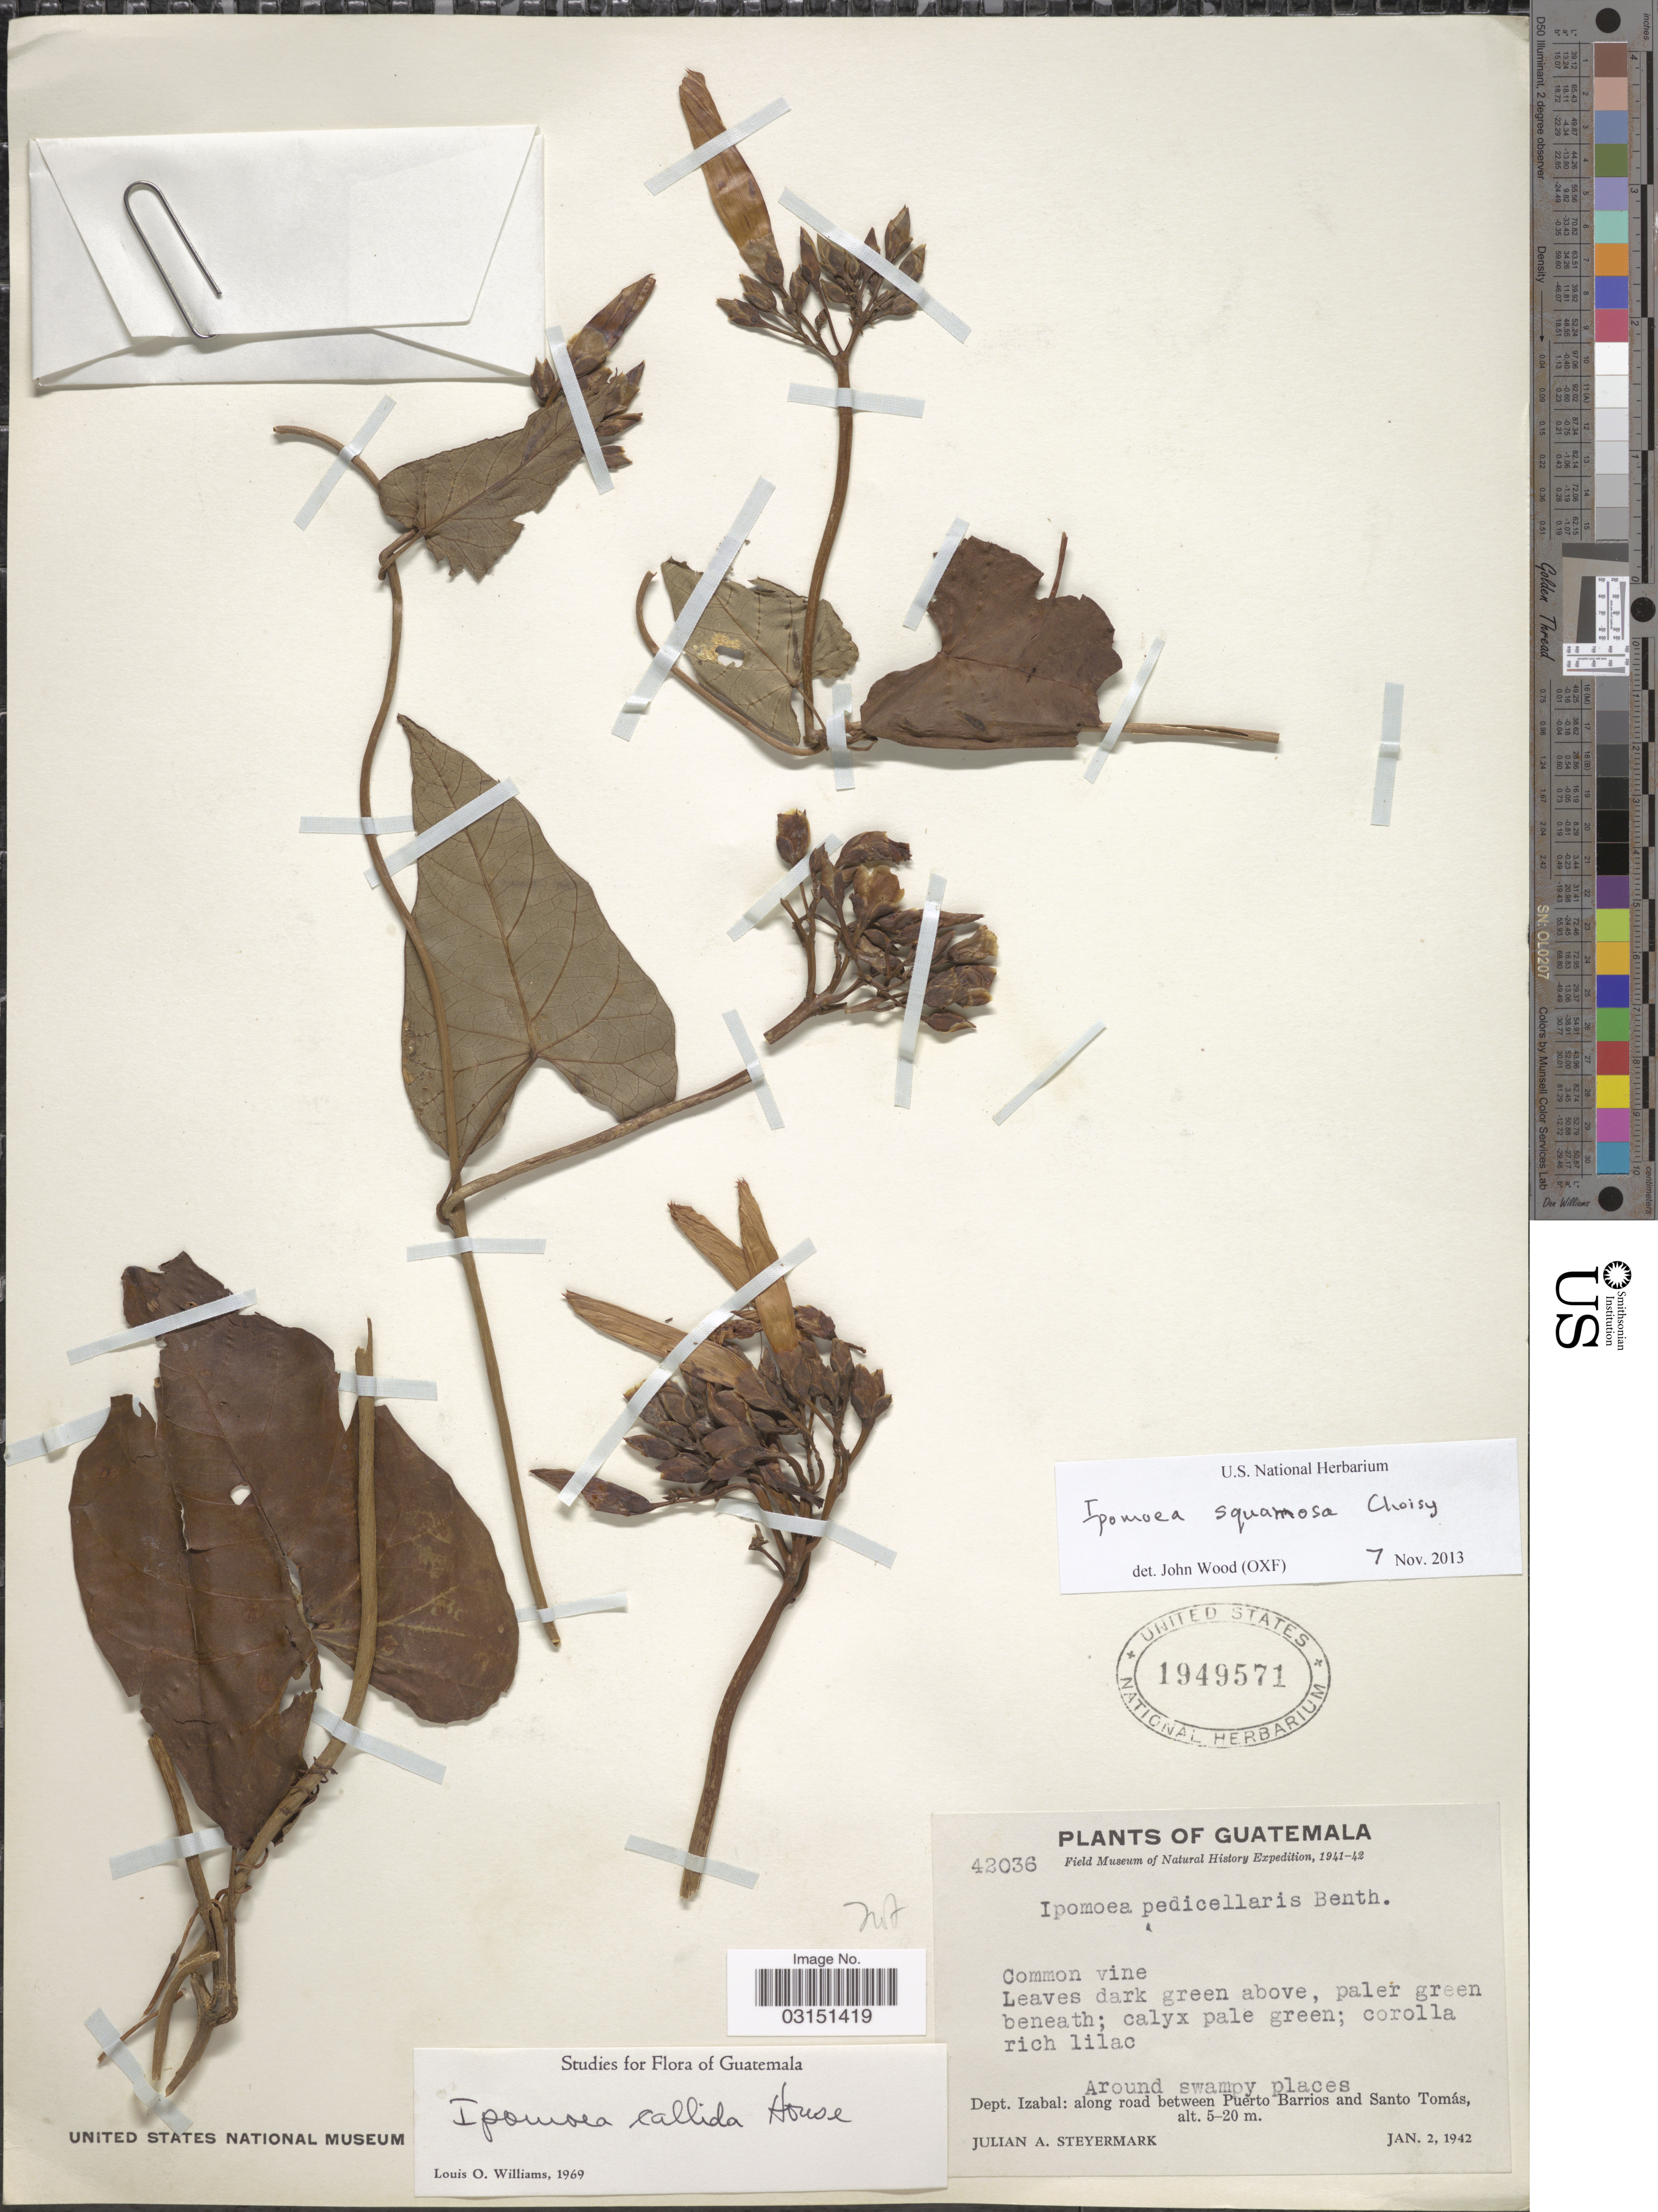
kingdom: Plantae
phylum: Tracheophyta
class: Magnoliopsida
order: Solanales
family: Convolvulaceae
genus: Ipomoea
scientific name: Ipomoea squamosa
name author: Choisy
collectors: J. Steyermark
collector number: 42036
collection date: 1942-01-02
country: Guatemala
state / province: Izabal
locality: Dept. Izabal: along road between Puerto Barrios and Santo Tomás.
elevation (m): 5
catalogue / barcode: US 1949571